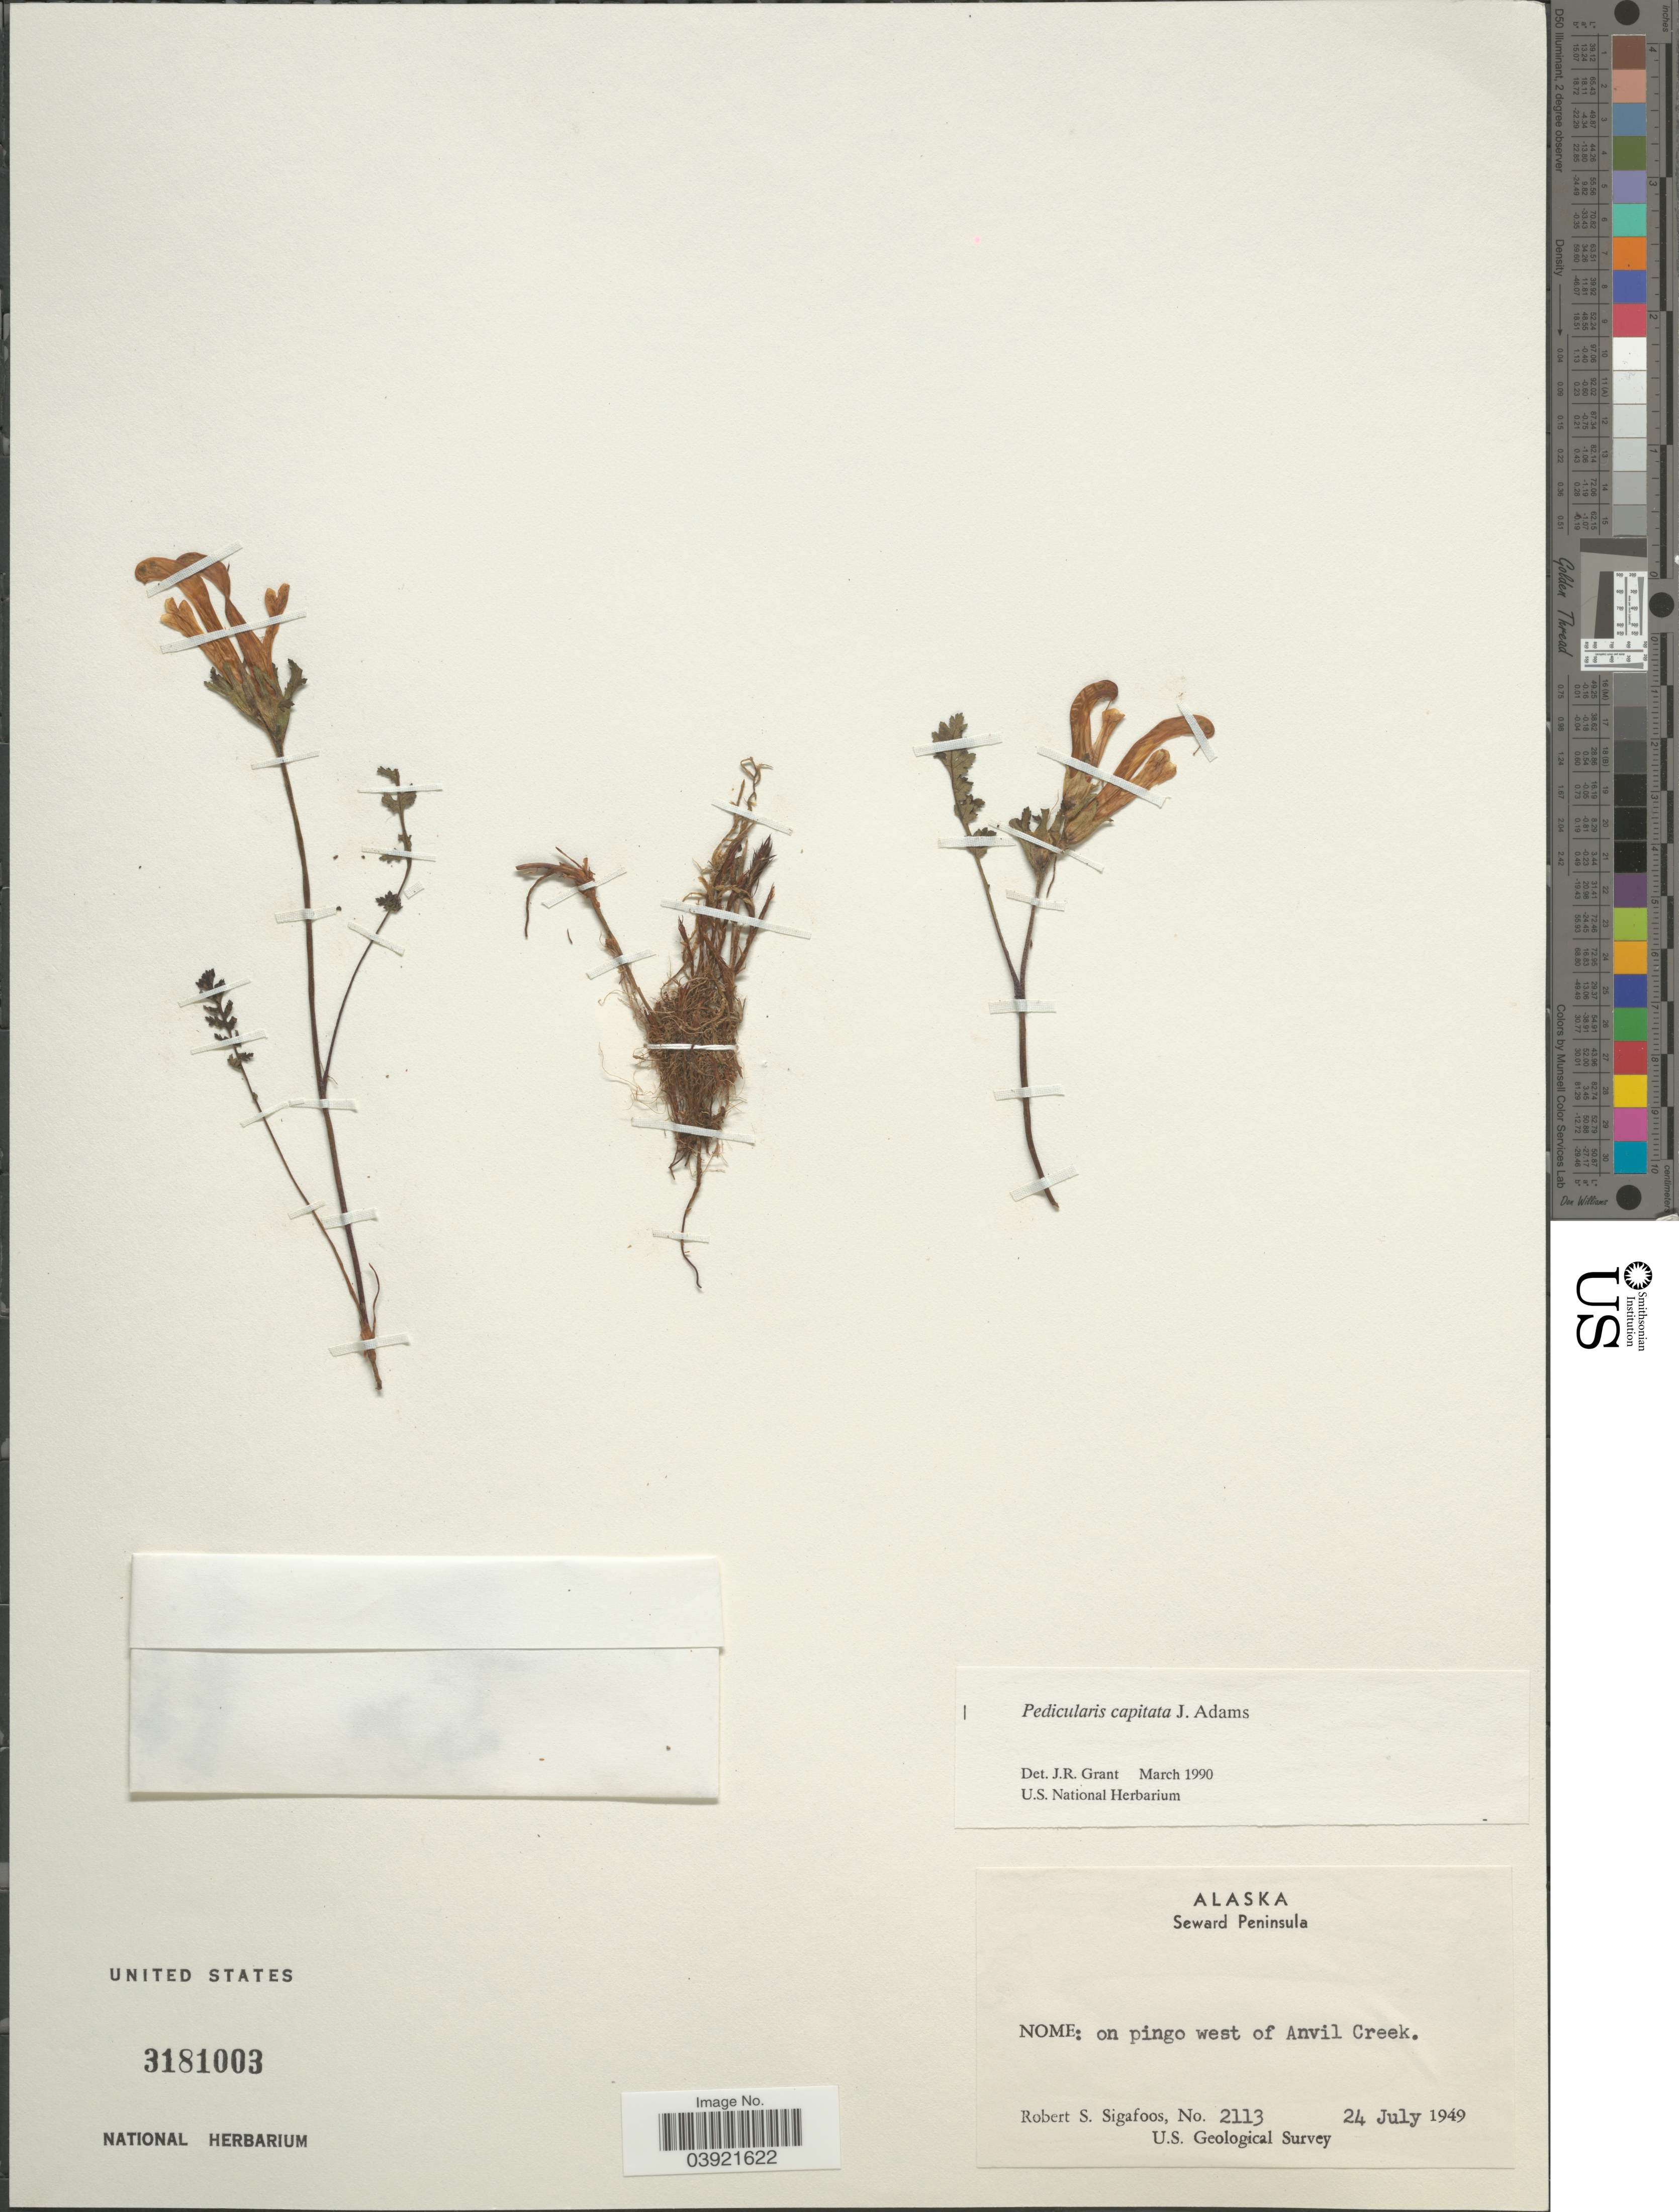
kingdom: Plantae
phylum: Tracheophyta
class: Magnoliopsida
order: Lamiales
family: Orobanchaceae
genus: Pedicularis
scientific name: Pedicularis capitata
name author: Adams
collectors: R. Sigafoos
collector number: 2113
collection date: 1949-07-24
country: United States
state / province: Alaska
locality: Seward Peninsula. Nome: west of Anvil Creek.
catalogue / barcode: US 3181003